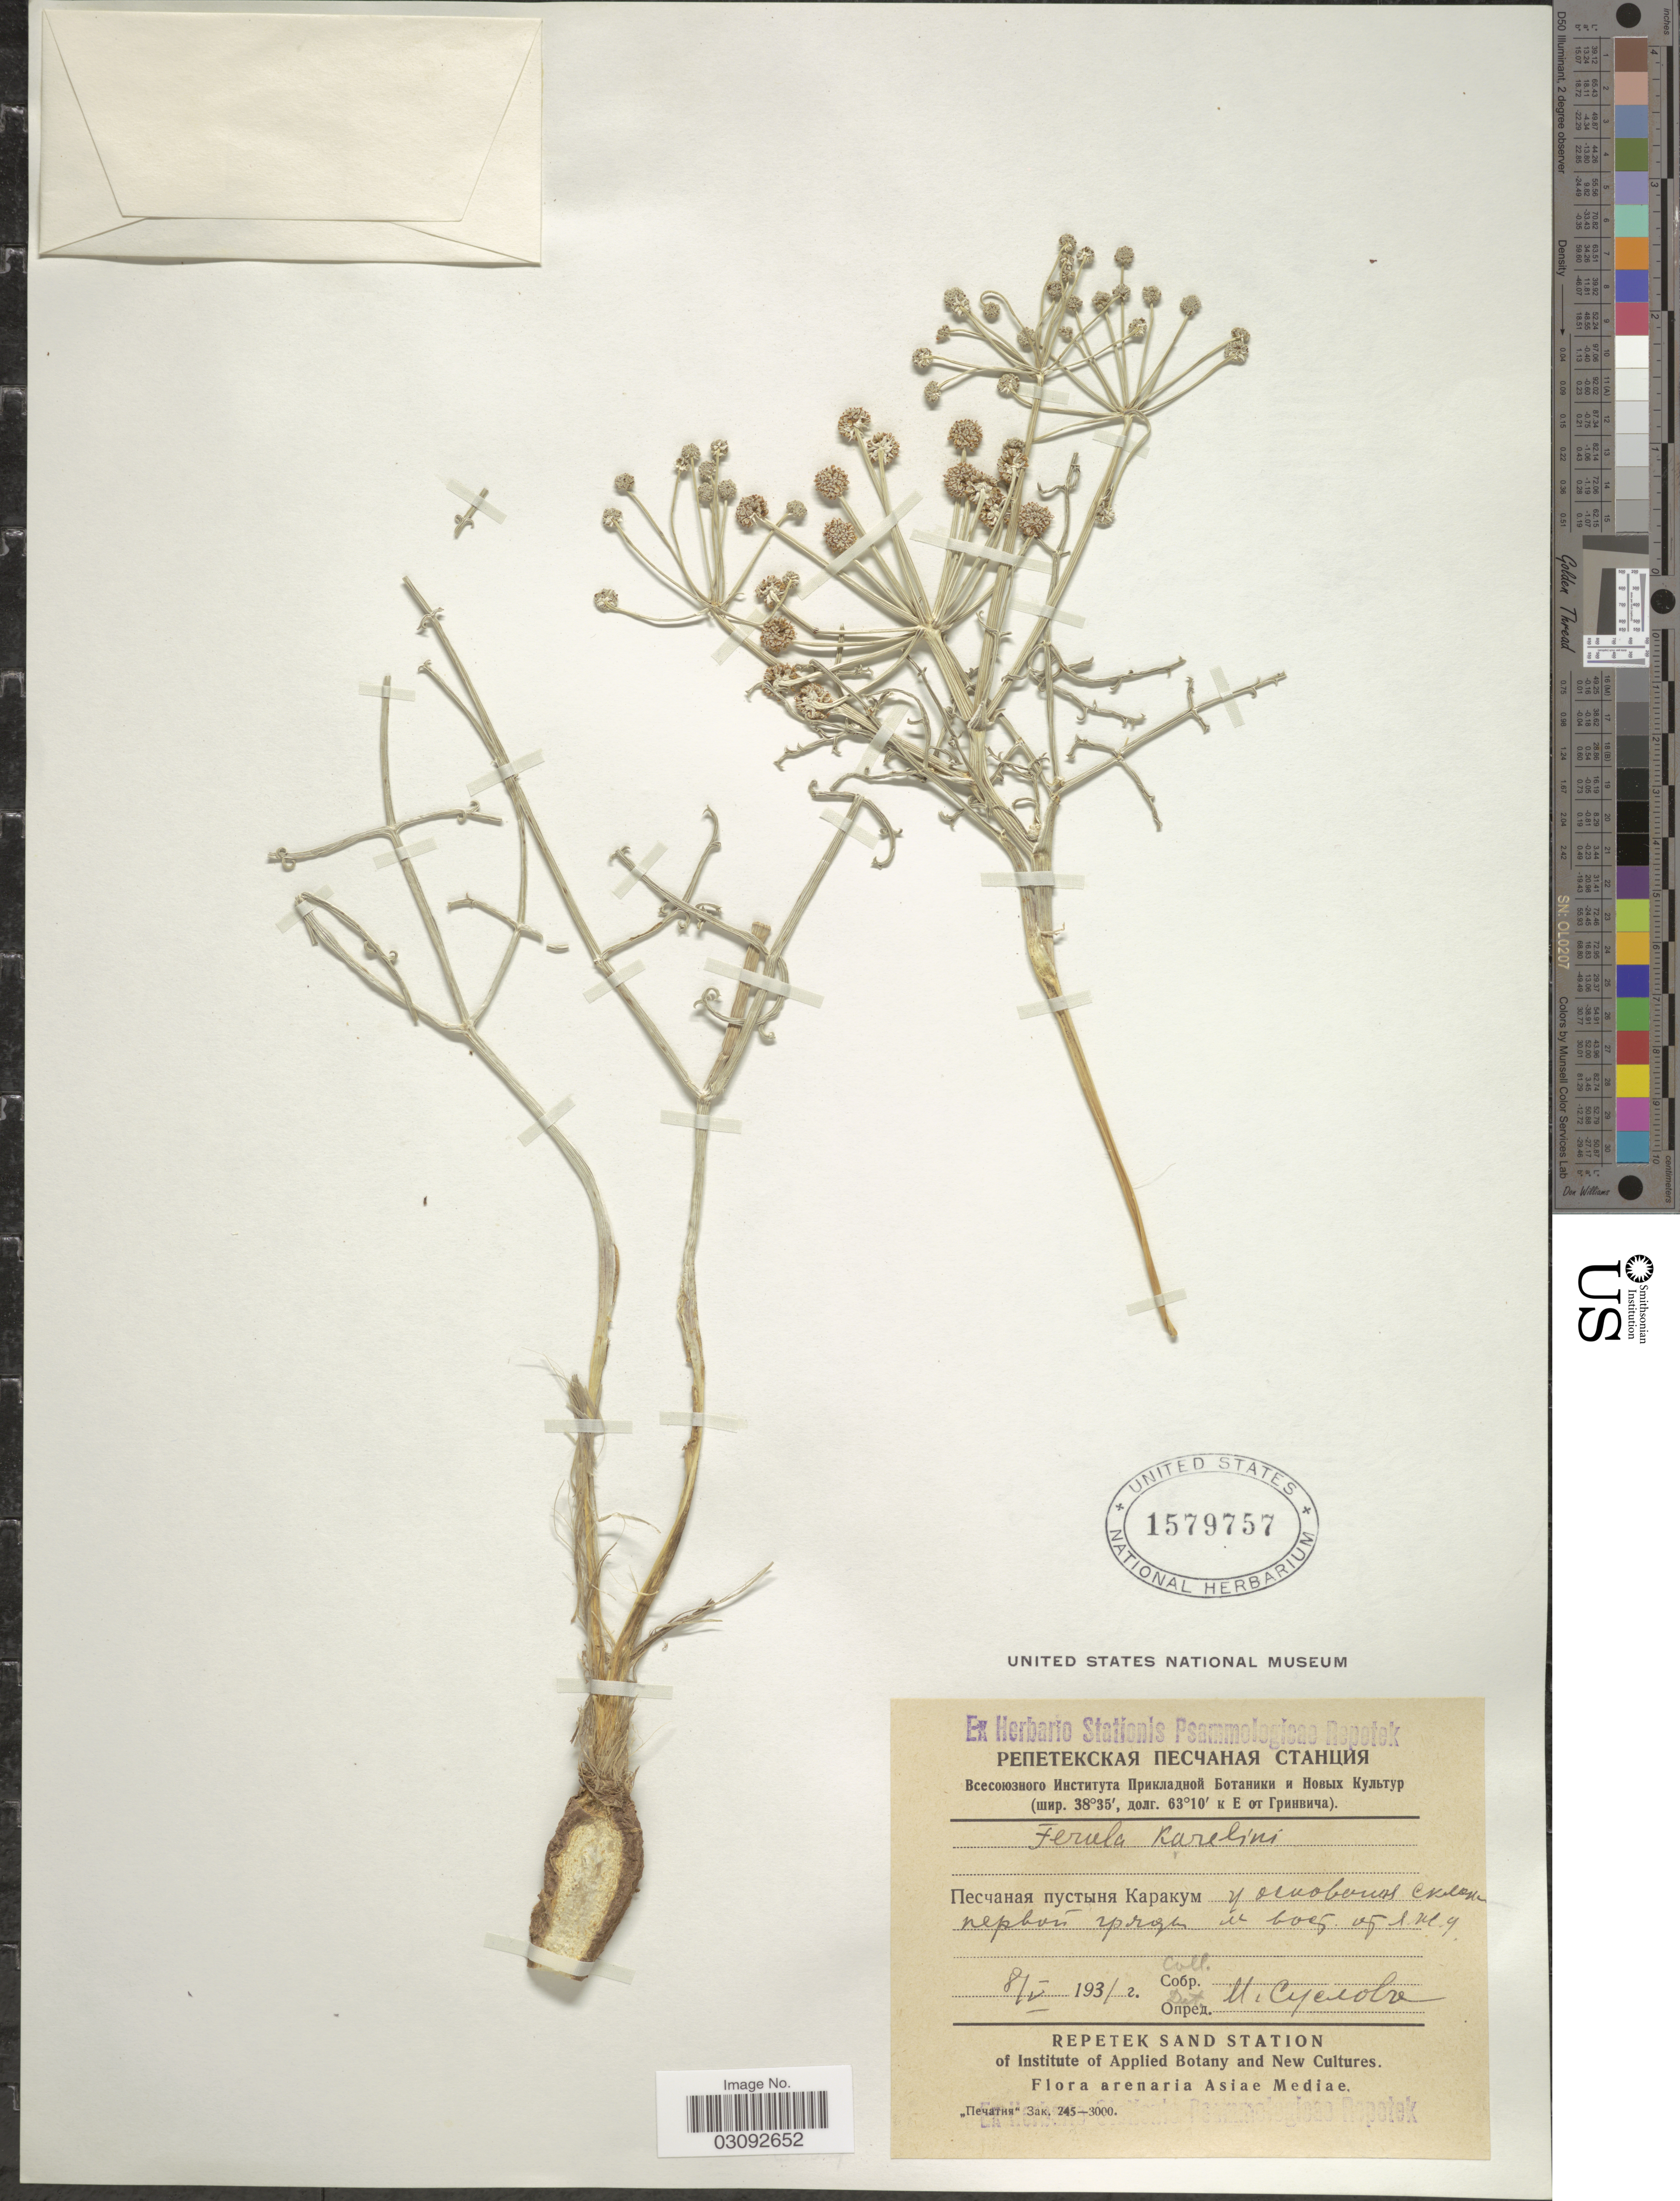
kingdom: Plantae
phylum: Tracheophyta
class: Magnoliopsida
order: Apiales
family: Apiaceae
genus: Ferula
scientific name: Ferula karelinii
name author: Bunge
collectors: M. Suslova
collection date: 1931-05-08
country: Turkmenistan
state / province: Lebap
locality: Karakum Desert, Repetek Station.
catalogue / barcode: US 1579757